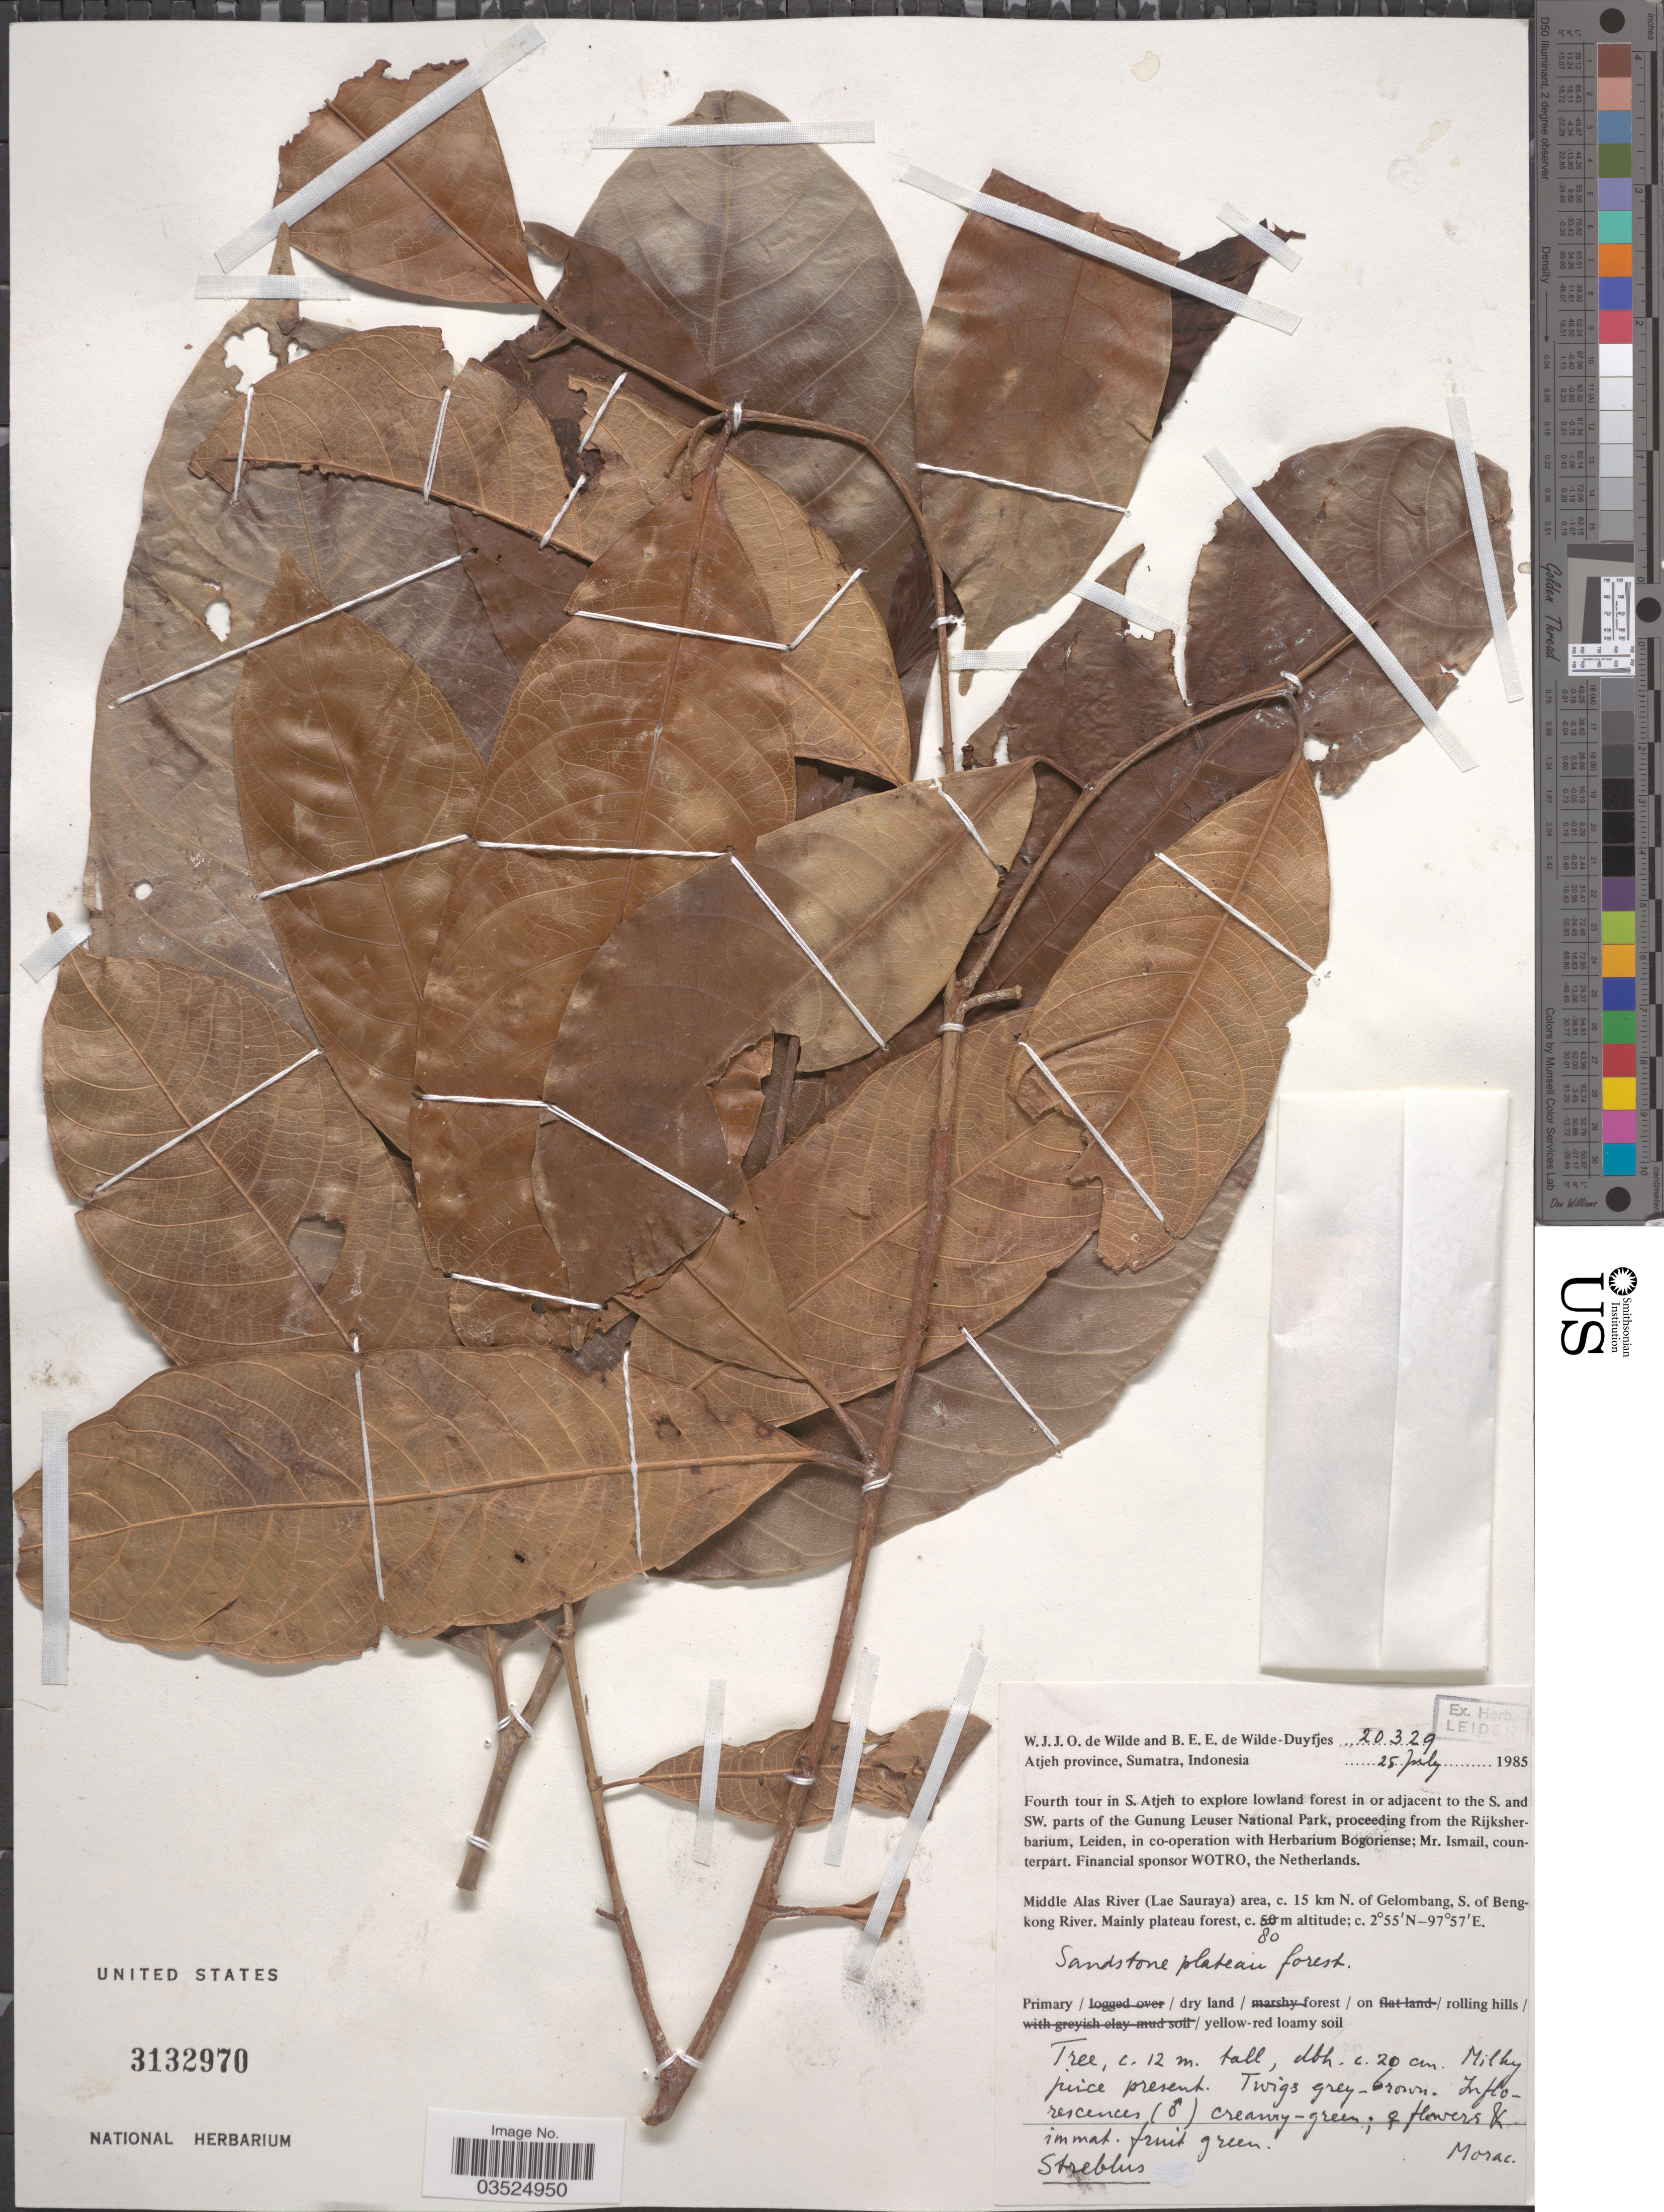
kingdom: Plantae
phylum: Tracheophyta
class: Magnoliopsida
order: Rosales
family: Moraceae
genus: Ficus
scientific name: Ficus sp.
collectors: W. J. de Wilde & B. E. de Wilde-Duyfjes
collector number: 20329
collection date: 1985-07-25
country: Indonesia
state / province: Sumatra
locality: Atjeh province. S. Atjeh to explore lowland forest in or adjacent to the S. and SW. part of the Gunung Leuser National Park. Middle Alas River (La Sauraya) area, c. 15 km N. of Gelombang, S. of Benkong River.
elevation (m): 80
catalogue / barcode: US 3132970